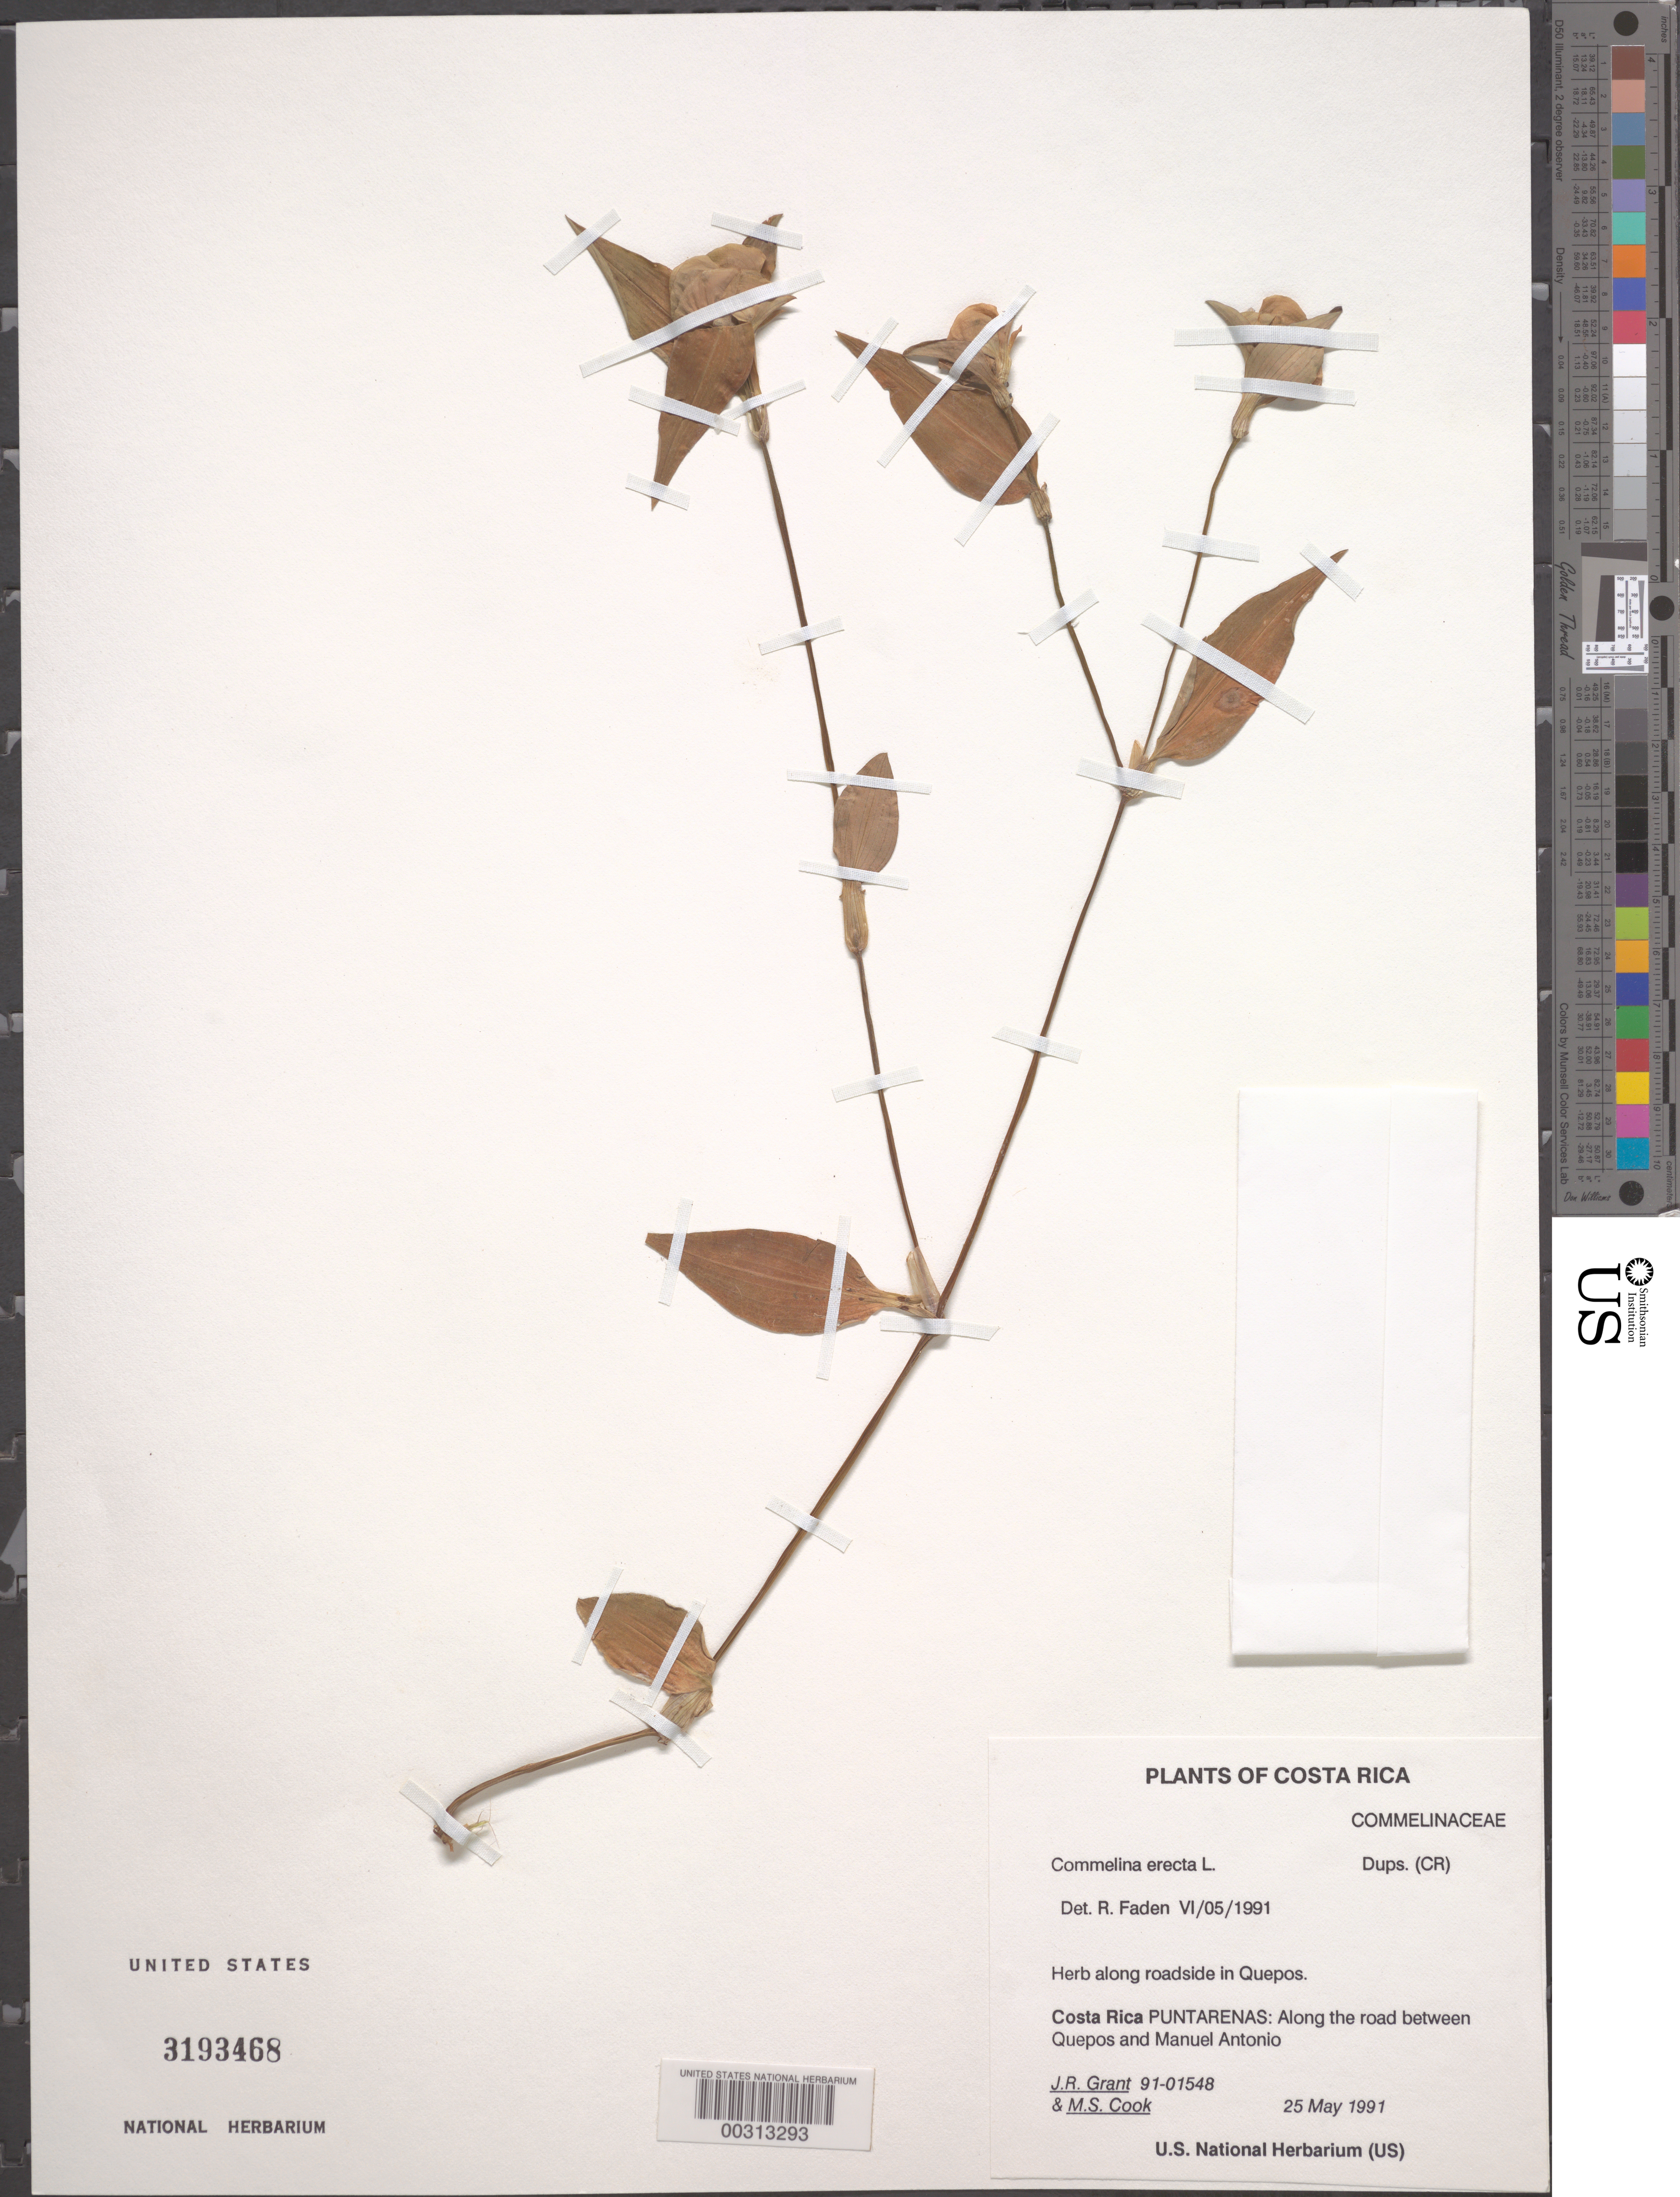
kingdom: Plantae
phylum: Tracheophyta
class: Liliopsida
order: Commelinales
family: Commelinaceae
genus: Commelina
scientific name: Commelina erecta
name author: L.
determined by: Faden, Robert B., (US), Smithsonian Institution - National Museum of Natural History (UNITED STATES)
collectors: J. R. Grant & M. S. Cook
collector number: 91-01548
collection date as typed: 25 May 1991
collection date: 1991-05-25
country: Costa Rica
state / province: Puntarenas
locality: Quepos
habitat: Along roadside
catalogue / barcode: US 3193468